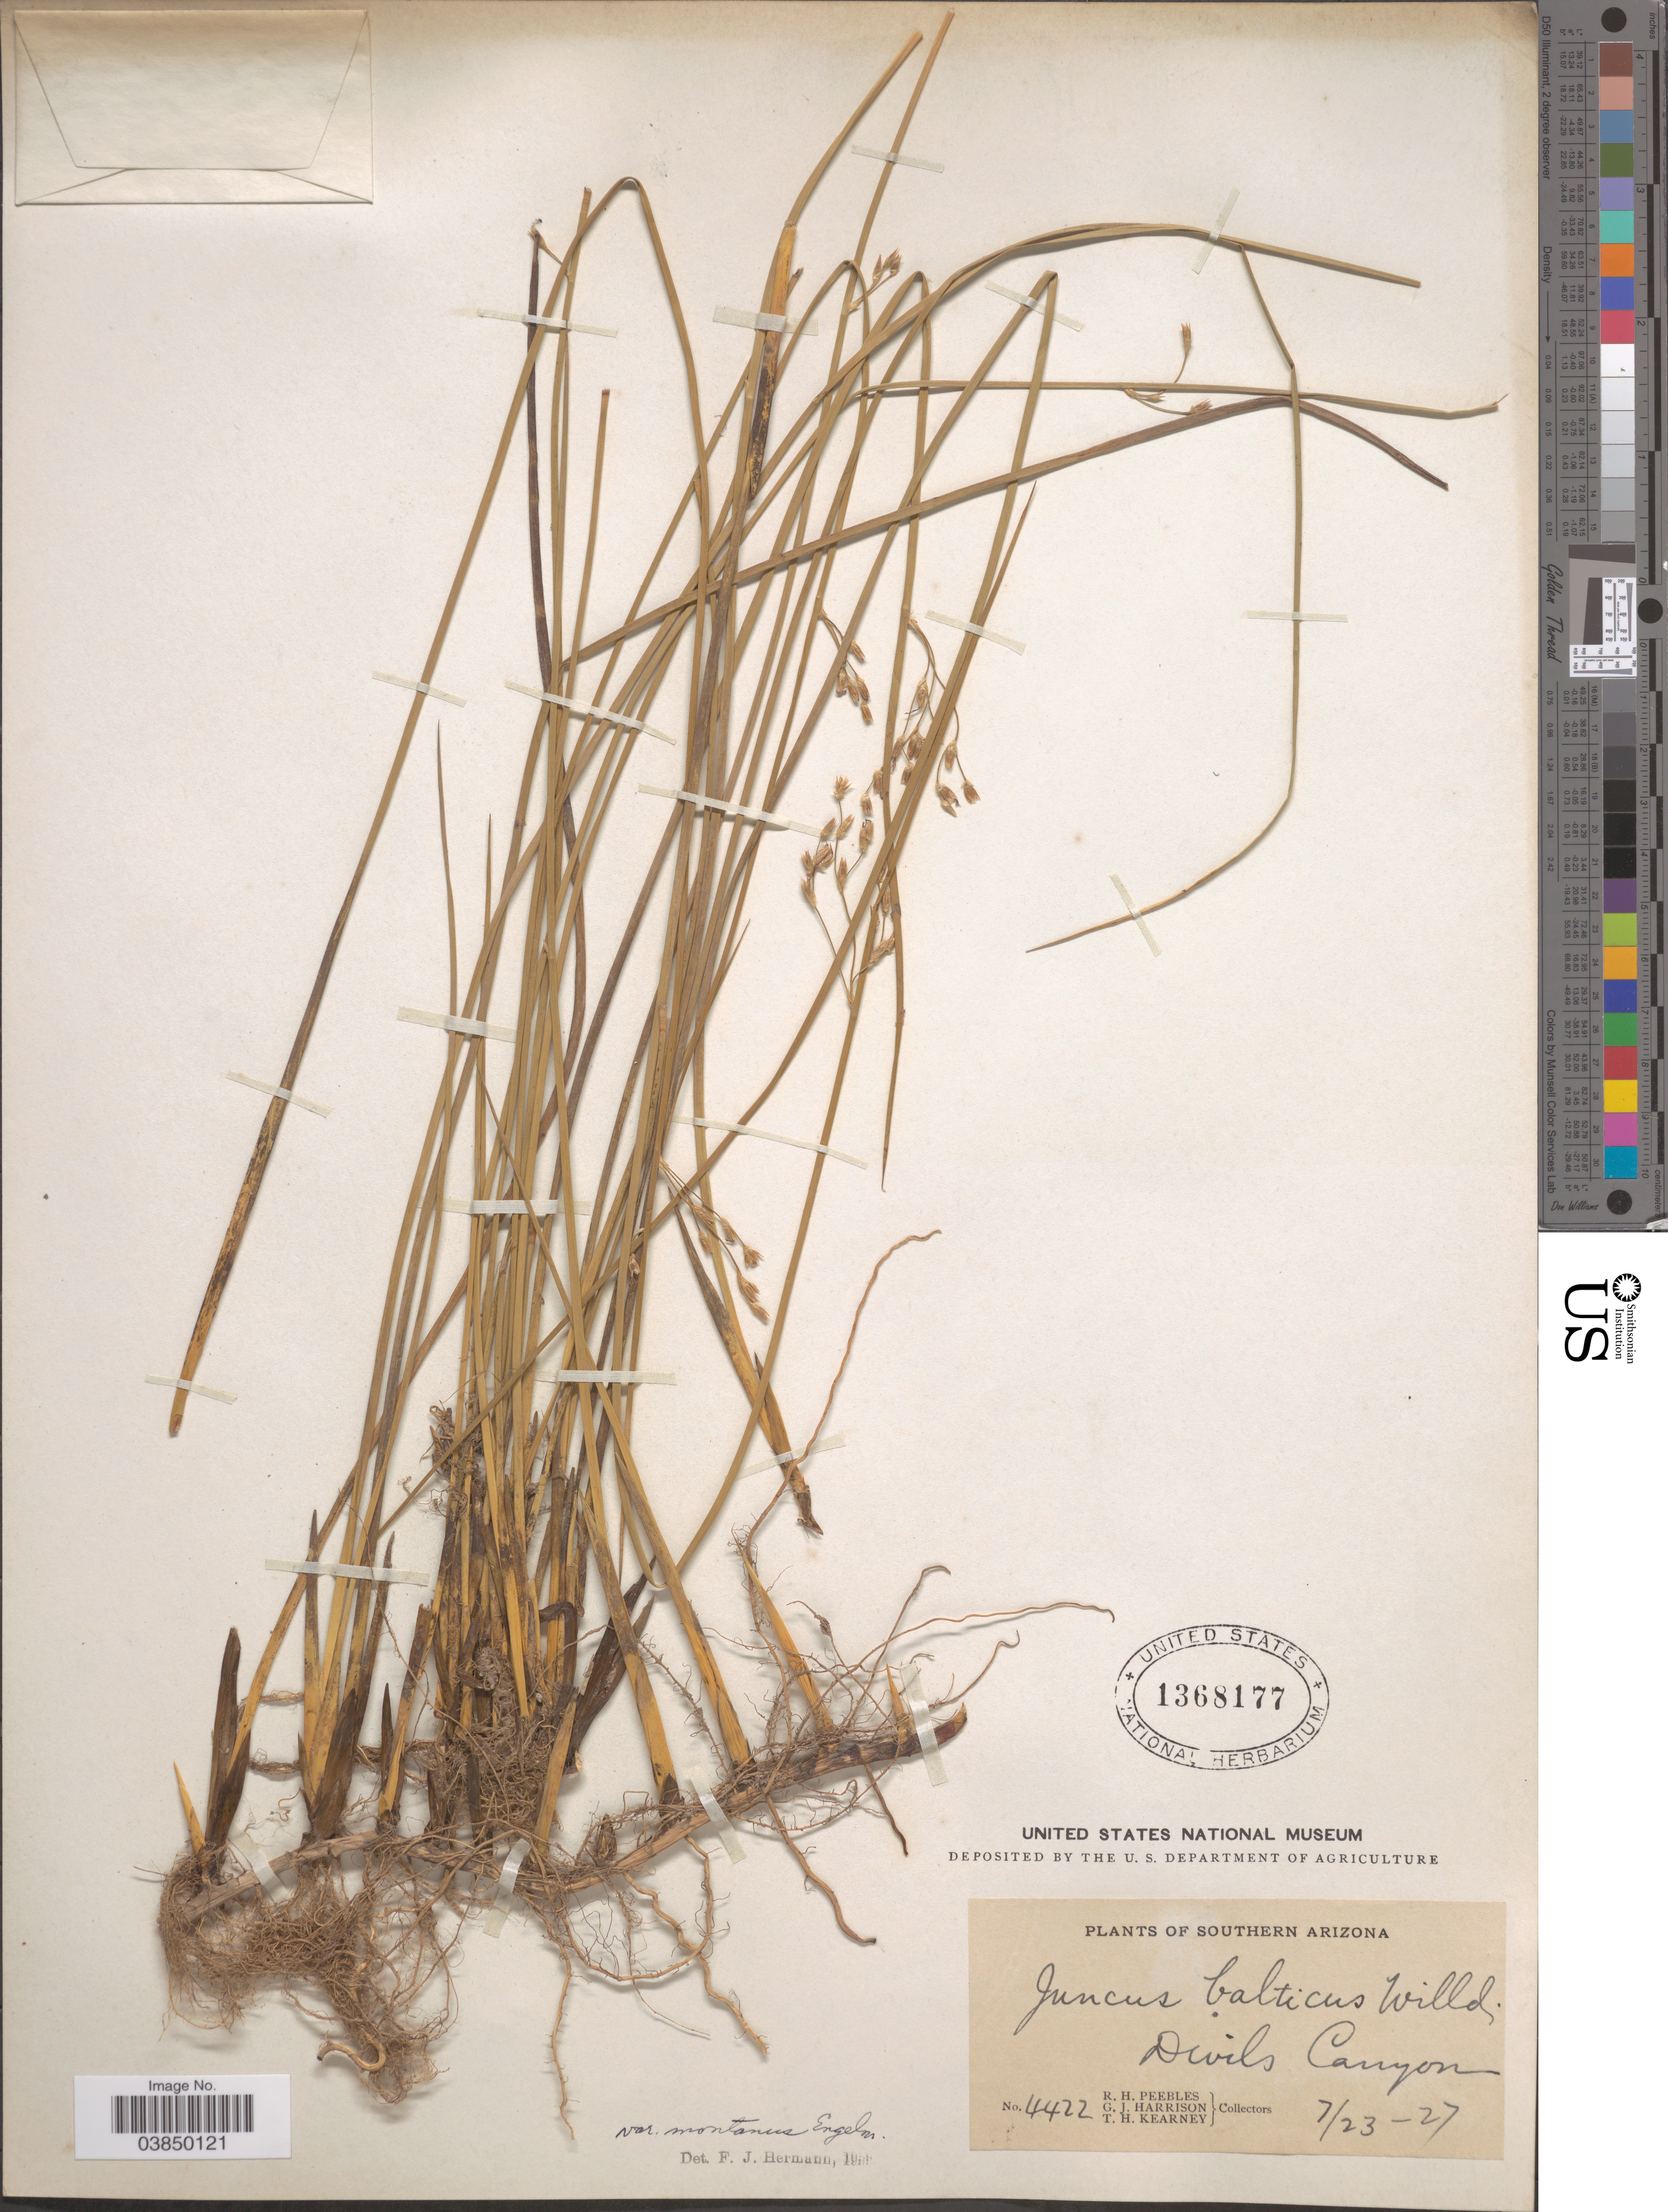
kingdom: Plantae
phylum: Tracheophyta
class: Liliopsida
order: Poales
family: Juncaceae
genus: Juncus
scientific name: Juncus balticus var. montanus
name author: Engelm.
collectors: R. H. Peebles, G. J. Harrison & T. H. Kearney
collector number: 4422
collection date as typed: Transcribed d/m/y: 23/7/27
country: United States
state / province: Arizona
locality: Southern Arizona. Devils Canyon.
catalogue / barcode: US 1368177